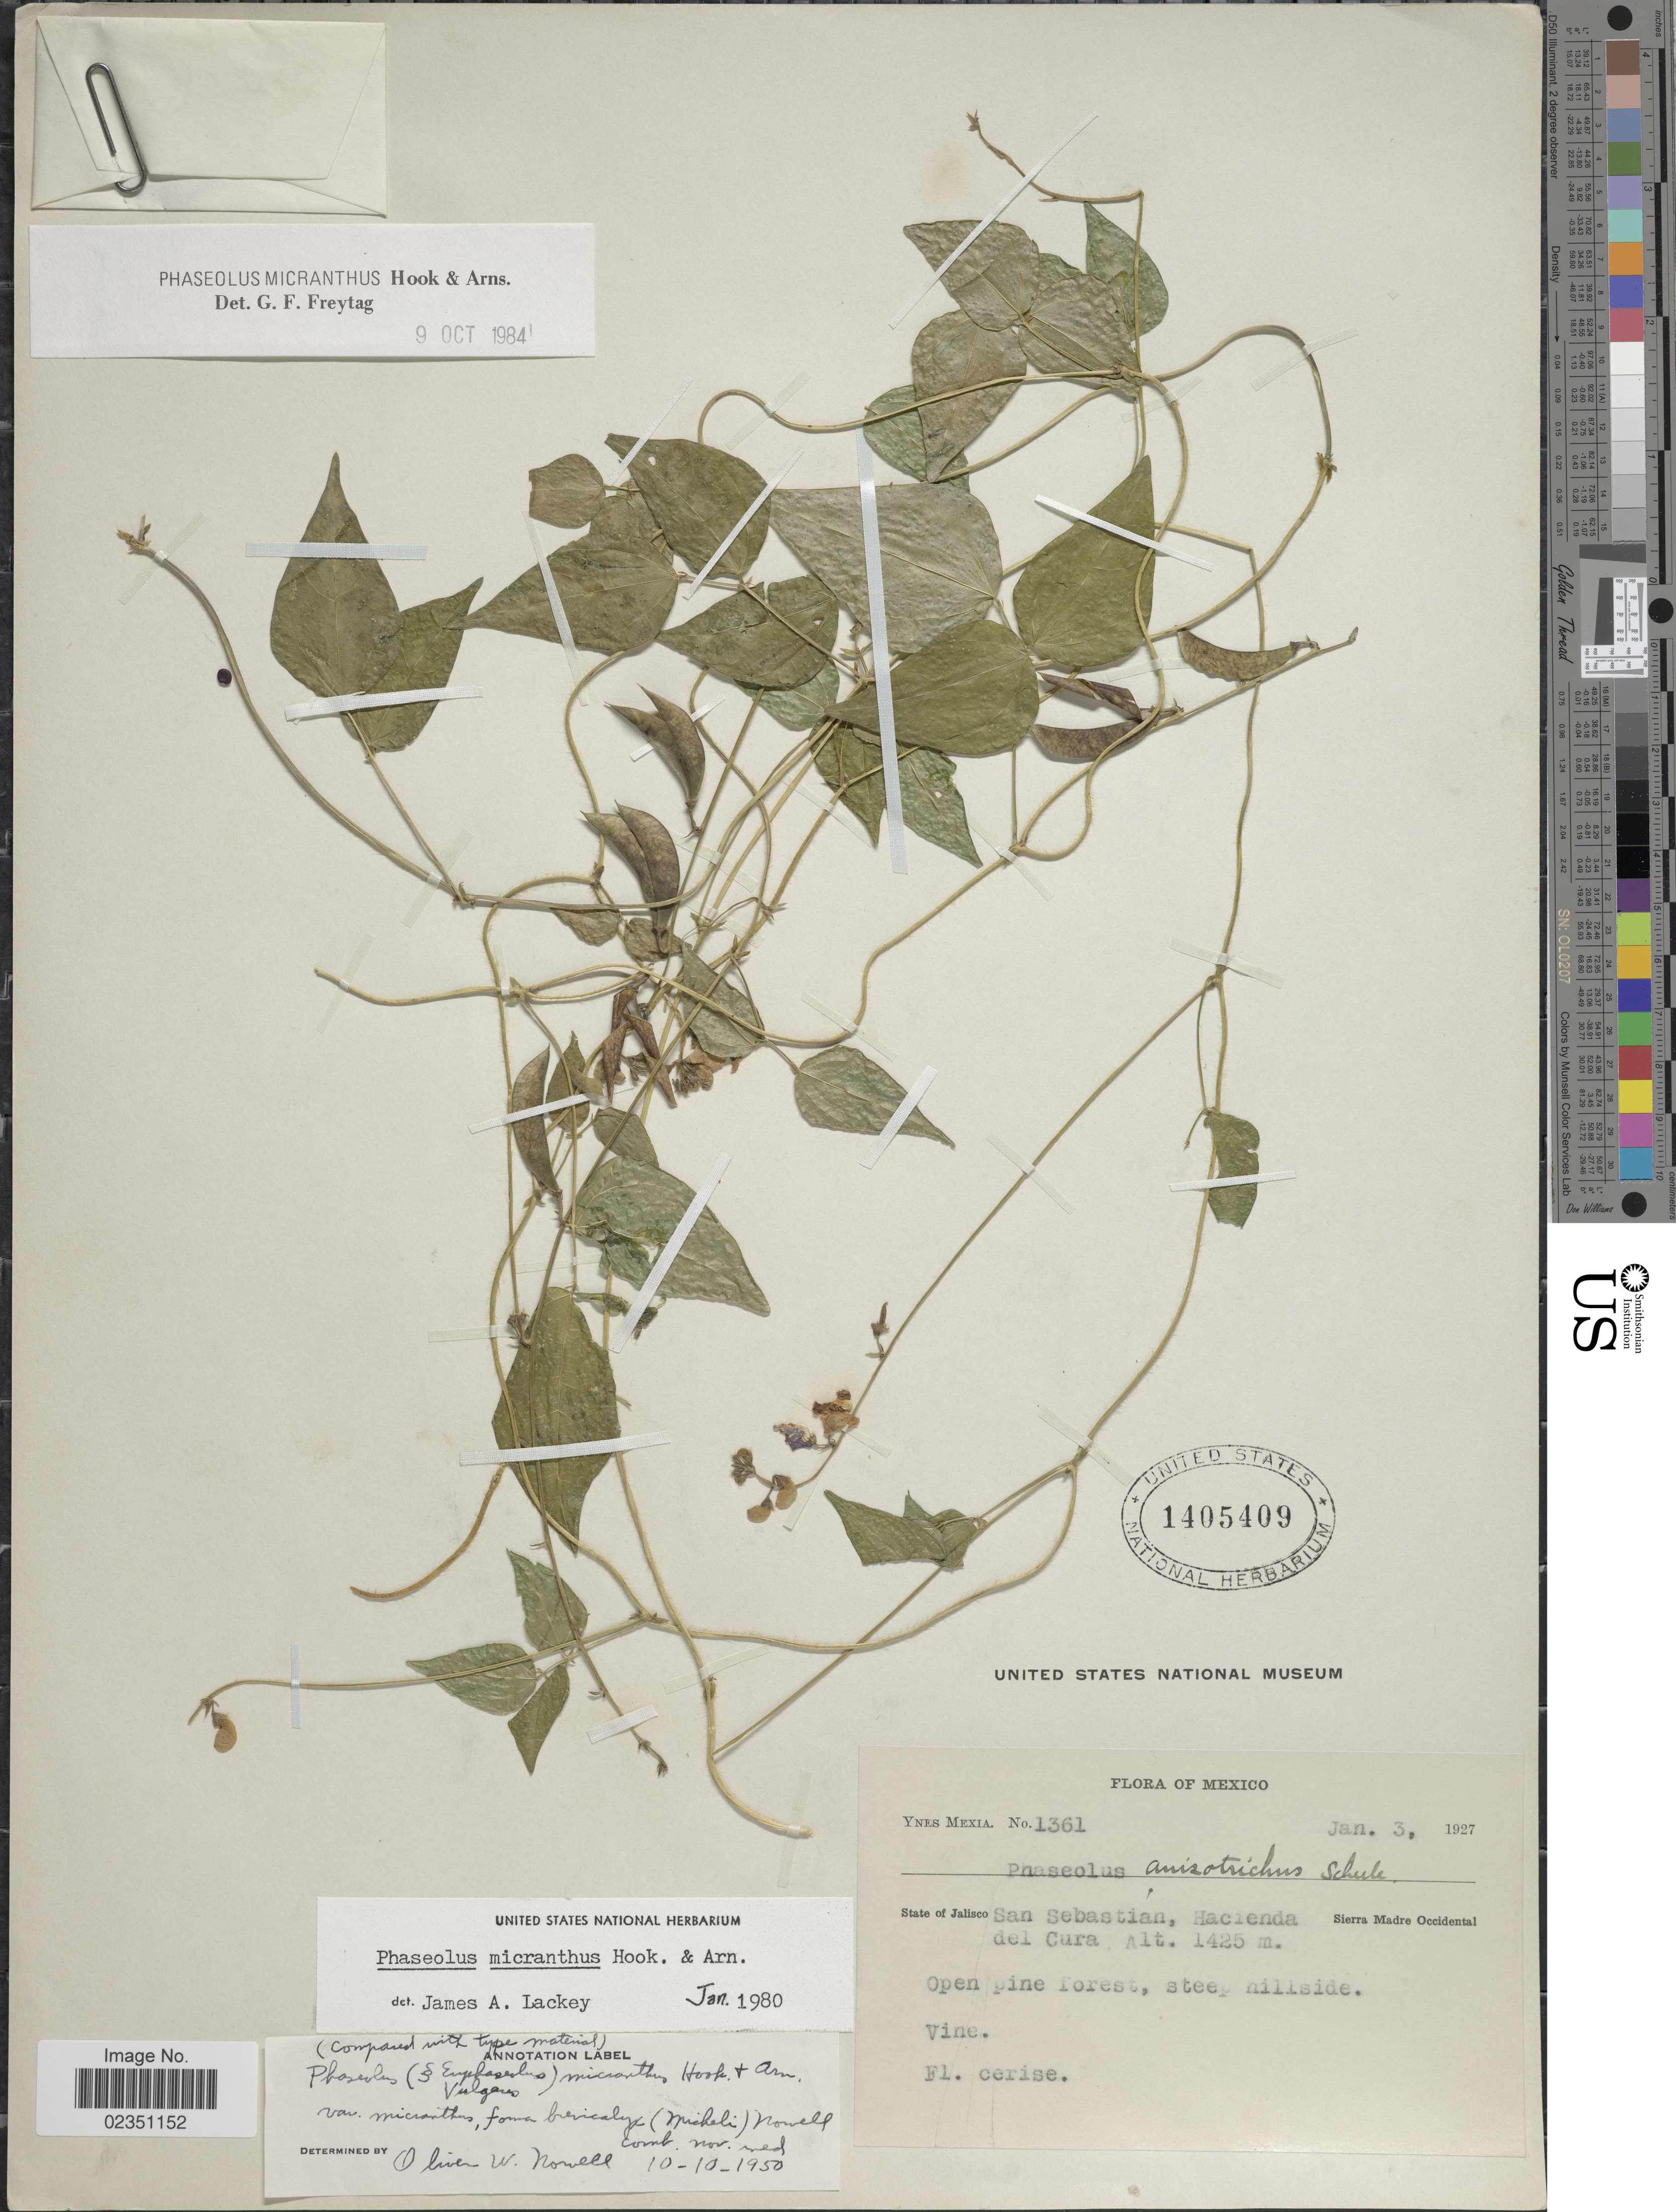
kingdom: Plantae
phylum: Tracheophyta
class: Magnoliopsida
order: Fabales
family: Fabaceae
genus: Phaseolus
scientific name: Phaseolus micranthus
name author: Hook. & Arn.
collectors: Y. Mexia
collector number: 1361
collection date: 1927-01-03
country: Mexico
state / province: Jalisco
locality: San Sebastian, Hacienda del Cura. Sierra Madre Occidental.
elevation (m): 1425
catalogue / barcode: US 1405409